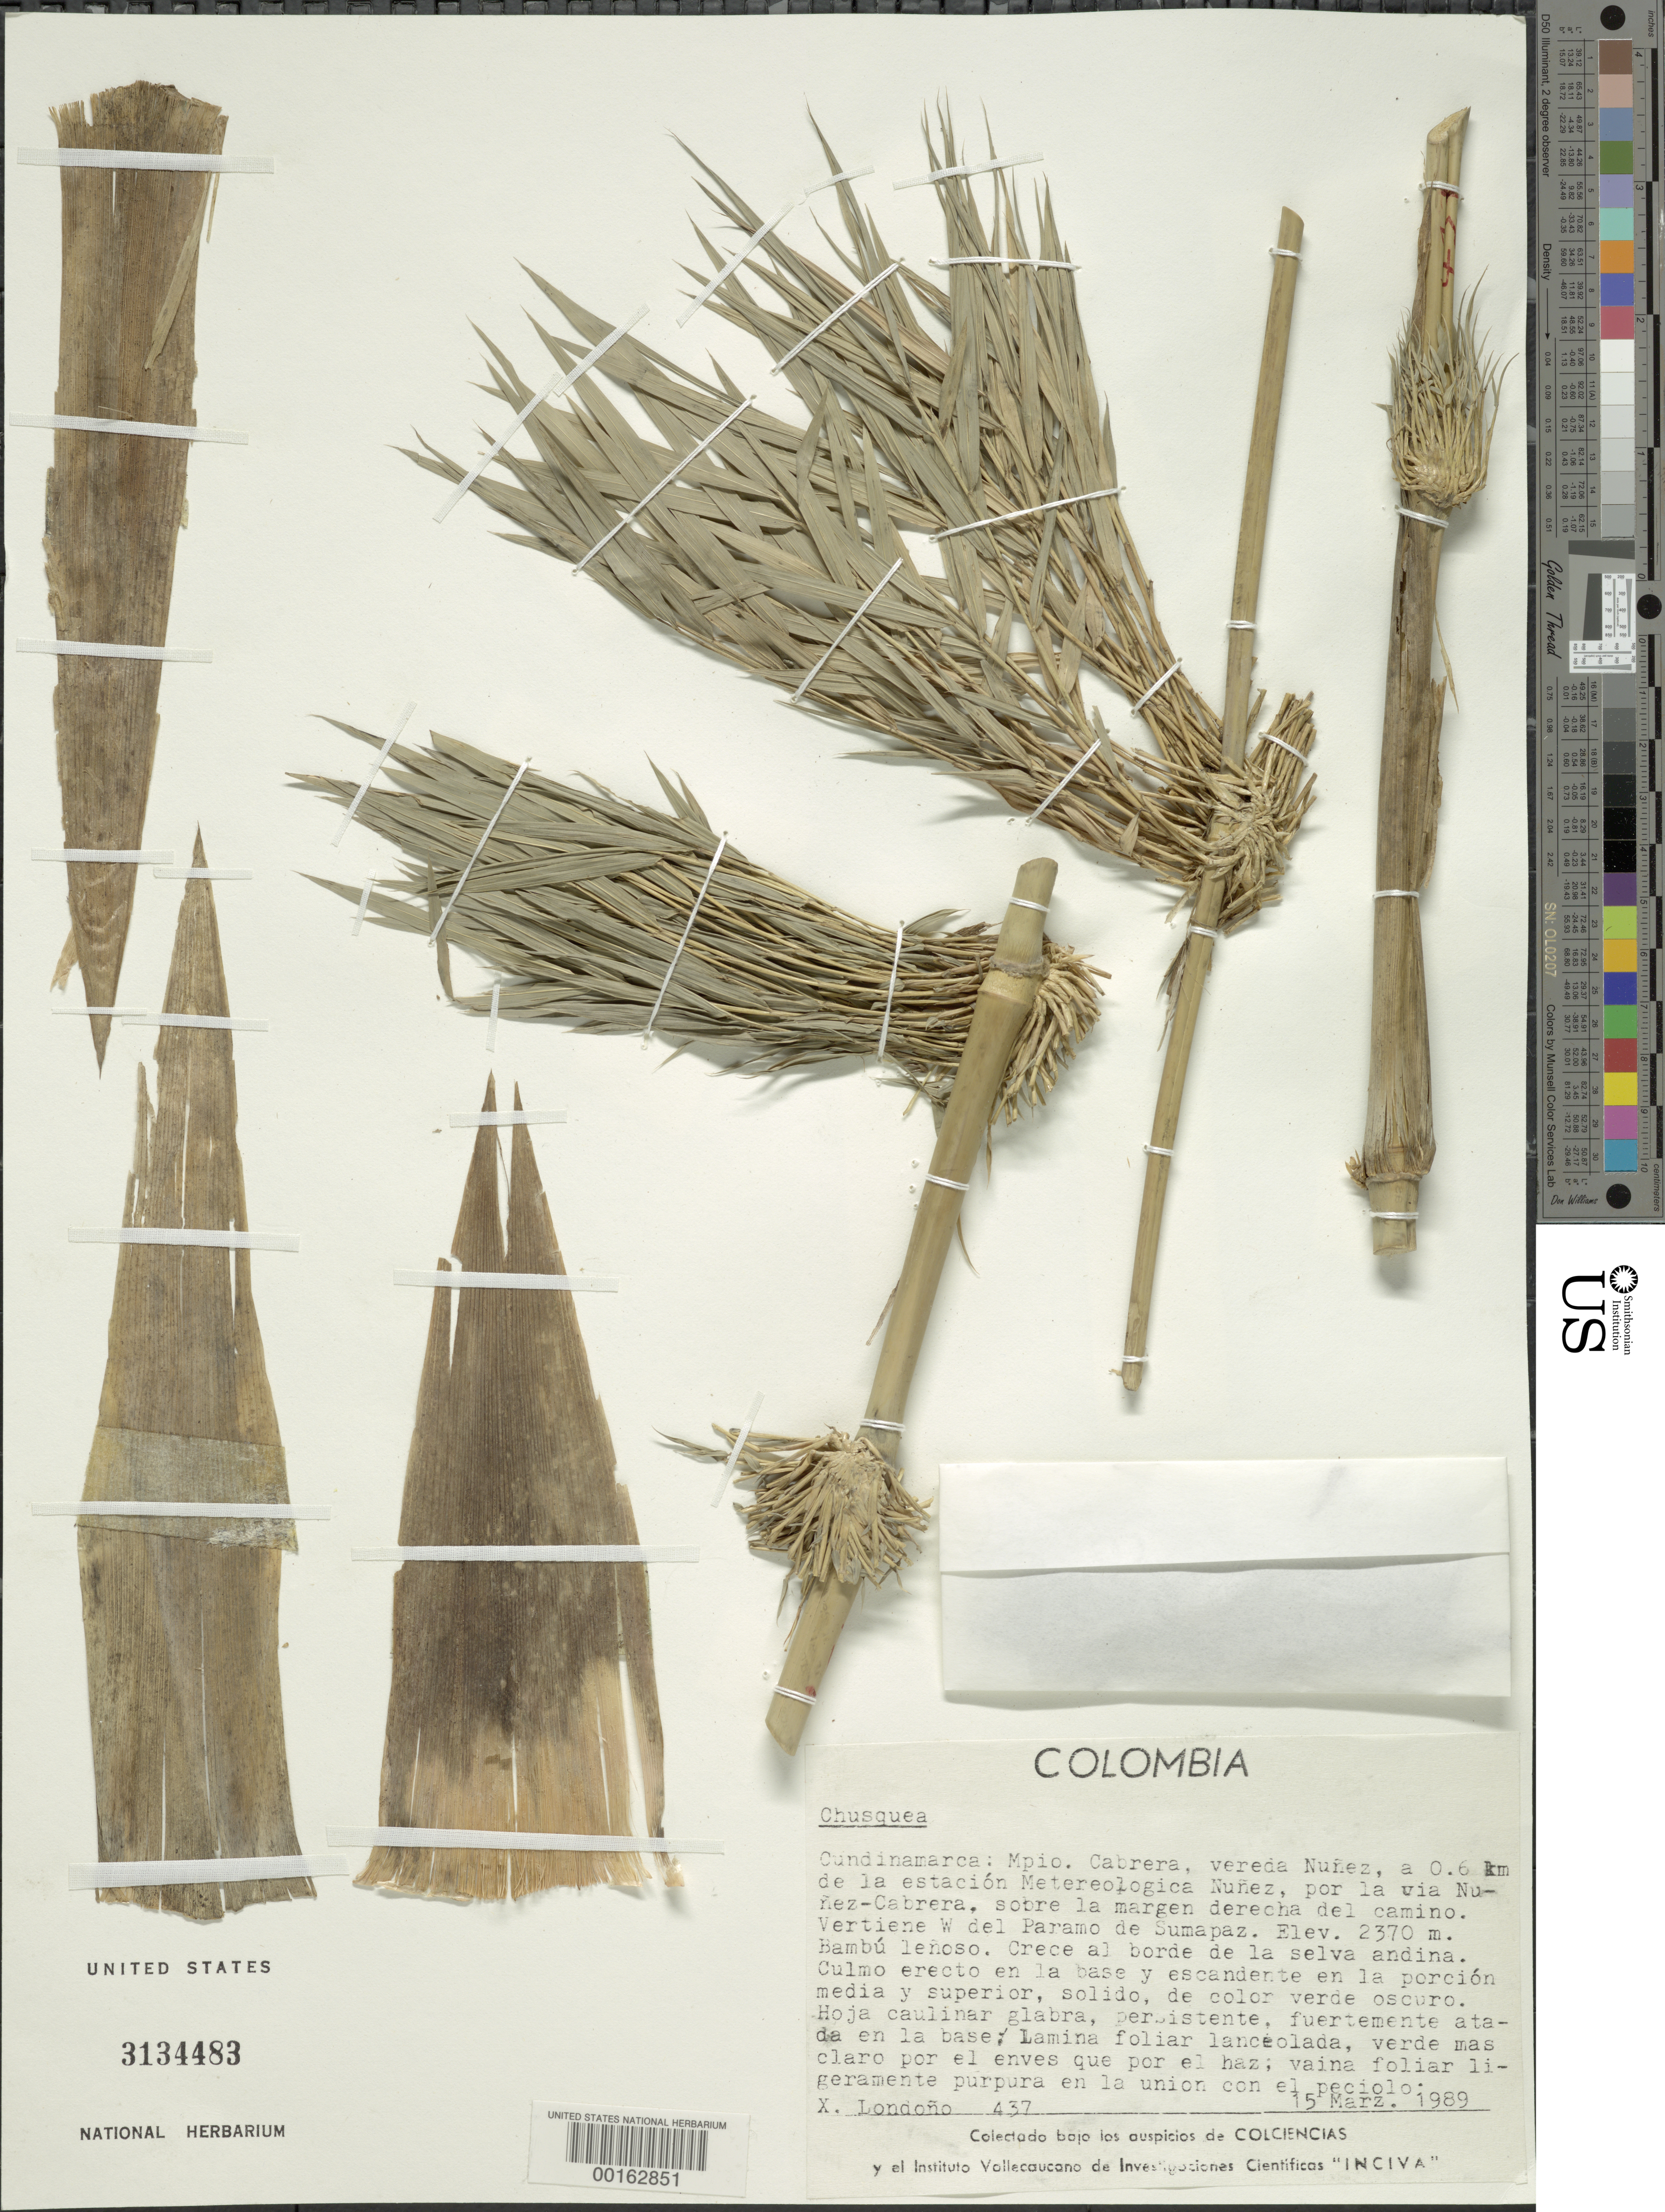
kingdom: Plantae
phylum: Tracheophyta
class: Liliopsida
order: Poales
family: Poaceae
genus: Chusquea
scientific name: Chusquea sp.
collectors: X. Londoño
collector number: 437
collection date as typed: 15 Mar 1989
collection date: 1989-03-15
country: Colombia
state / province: Cundinamarca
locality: Mun. Cabrera, Vereda Nunez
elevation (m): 2370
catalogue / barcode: US 3134483